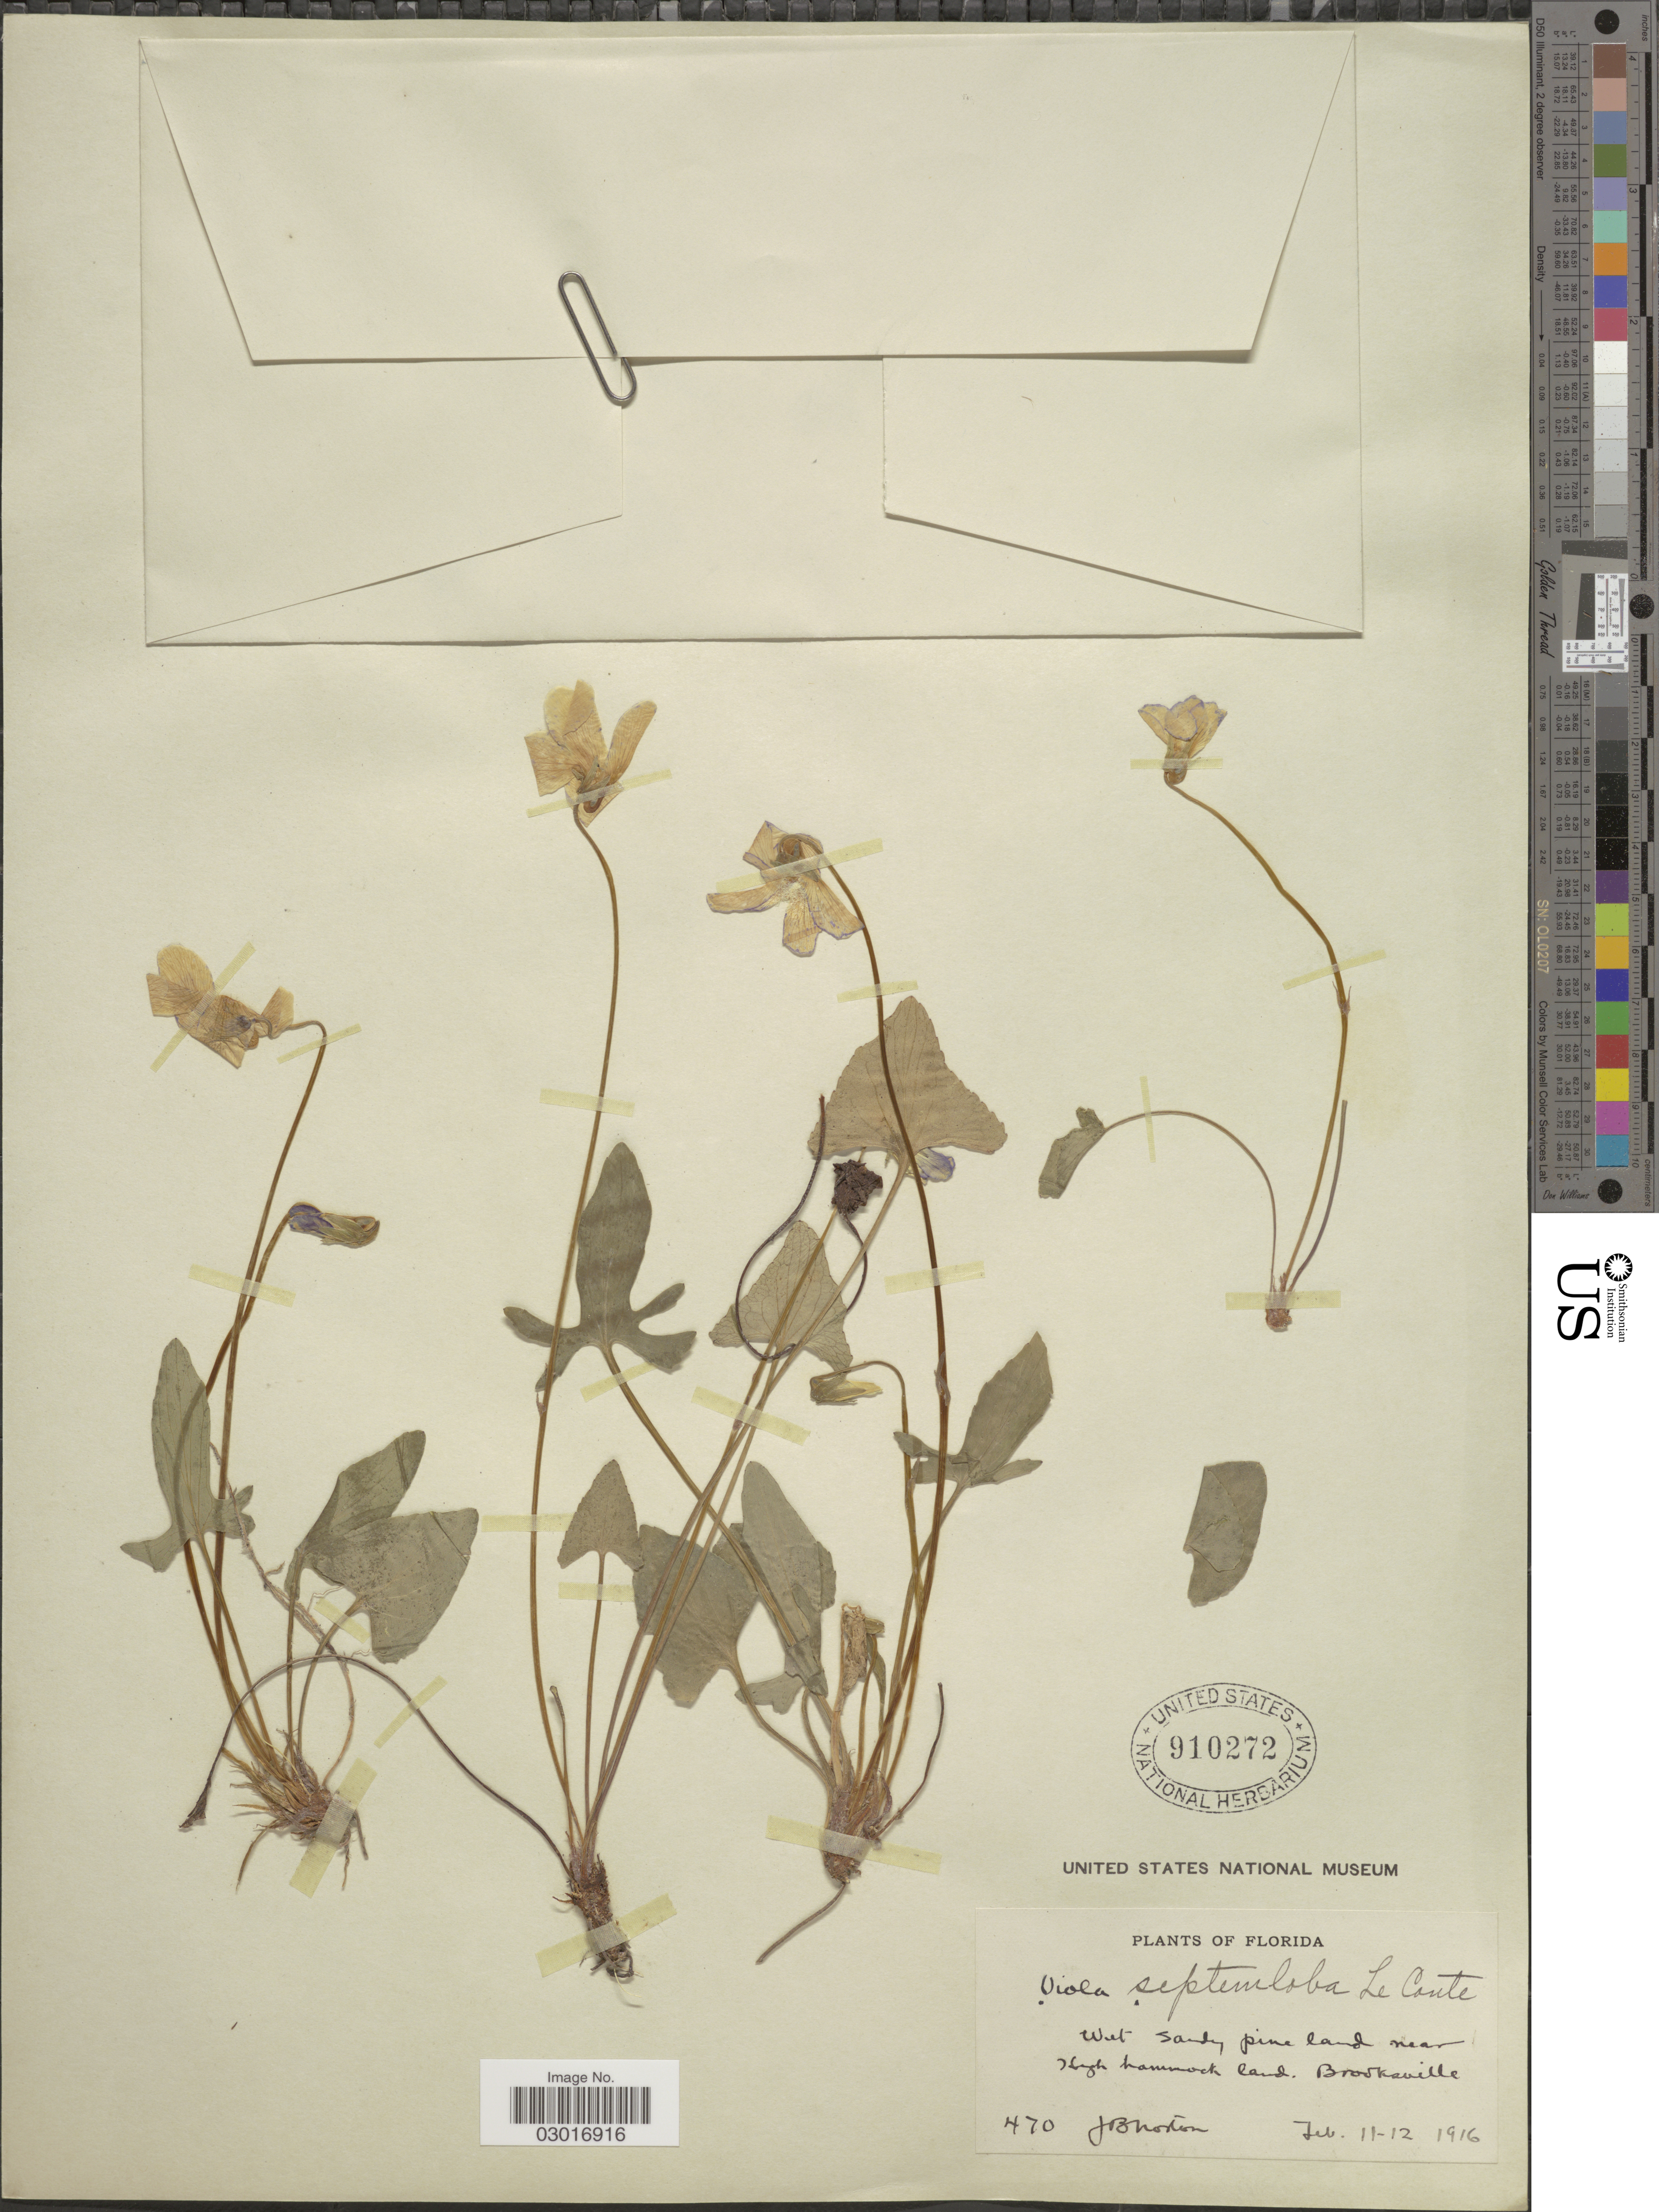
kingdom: Plantae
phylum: Tracheophyta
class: Magnoliopsida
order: Malpighiales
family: Violaceae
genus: Viola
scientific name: Viola septemloba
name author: LeConte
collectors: J. B. Norton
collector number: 470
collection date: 1916-02-11/1916-02-12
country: United States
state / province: Florida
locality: Wet sandy pine land near High hammock land. Brooksville.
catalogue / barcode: US 910272